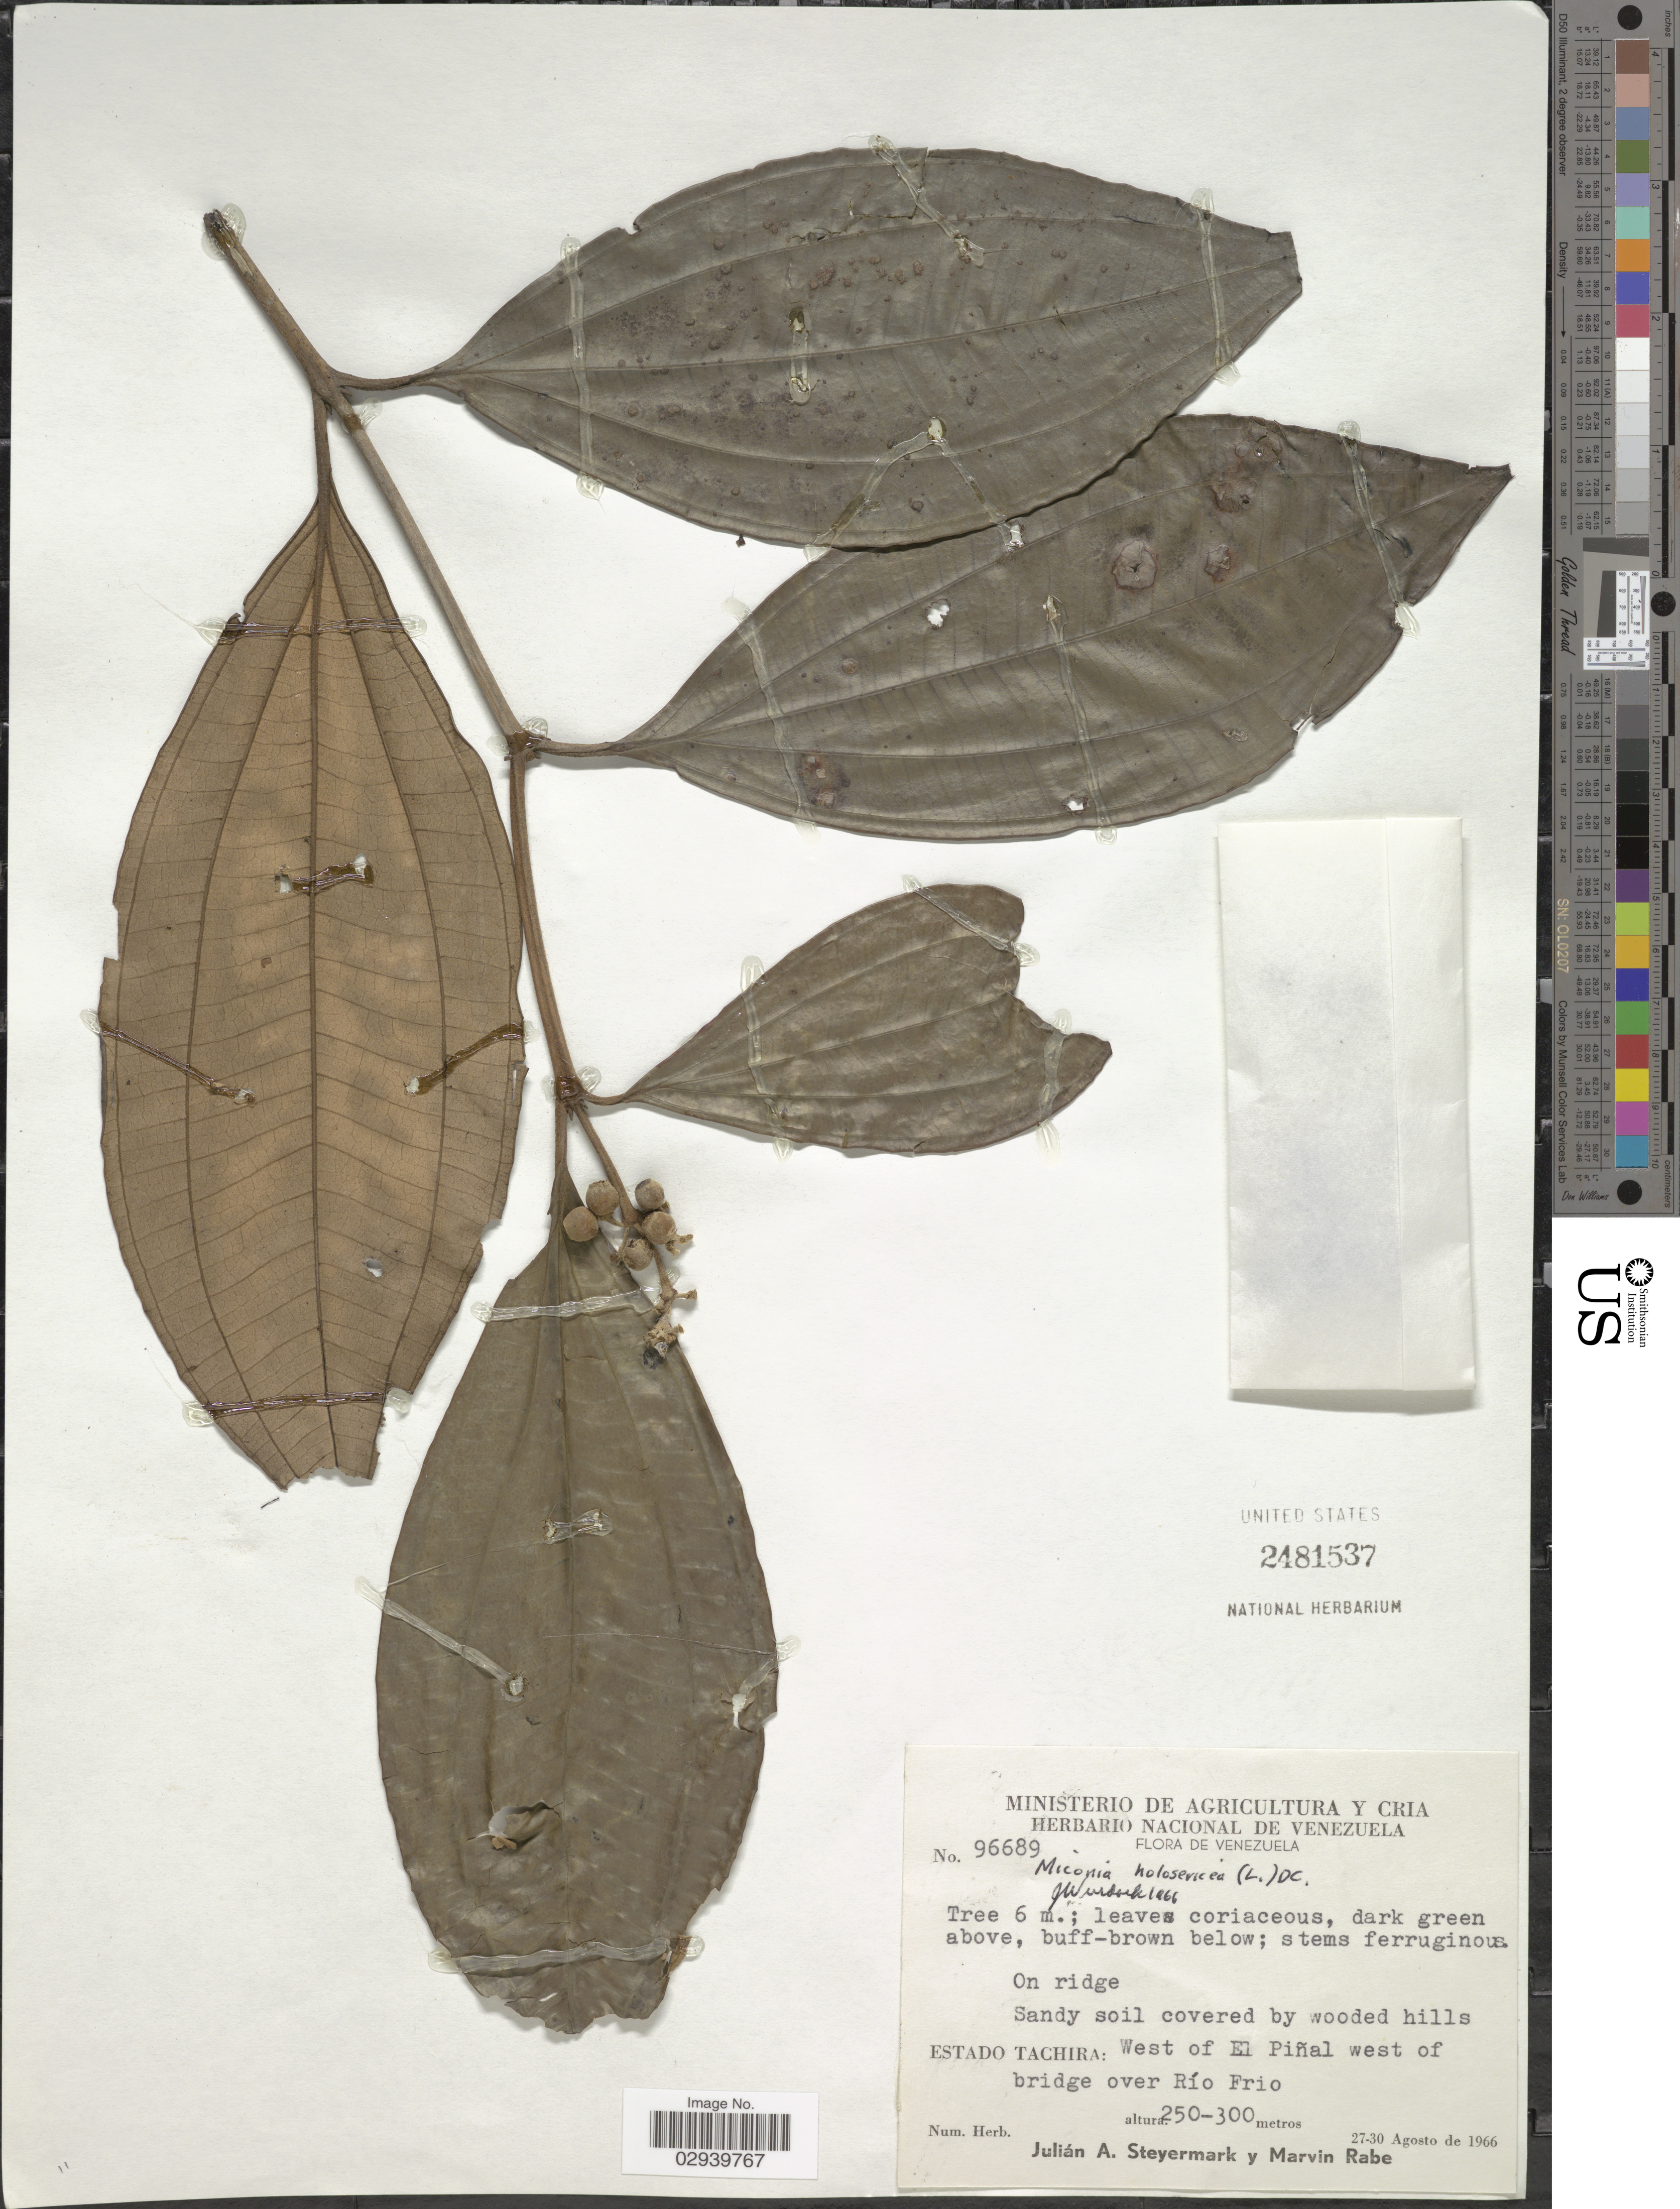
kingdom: Plantae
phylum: Tracheophyta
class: Magnoliopsida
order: Myrtales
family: Melastomataceae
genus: Miconia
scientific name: Miconia holosericea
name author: (L.) DC.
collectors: J. Steyermark & M. Rabe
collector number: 96689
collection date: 1966-08-27/1966-08-30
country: Venezuela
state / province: Tachira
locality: Estado Tachira: West of El Piñal west of bridge over Río Frio.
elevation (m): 250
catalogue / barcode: US 2481537